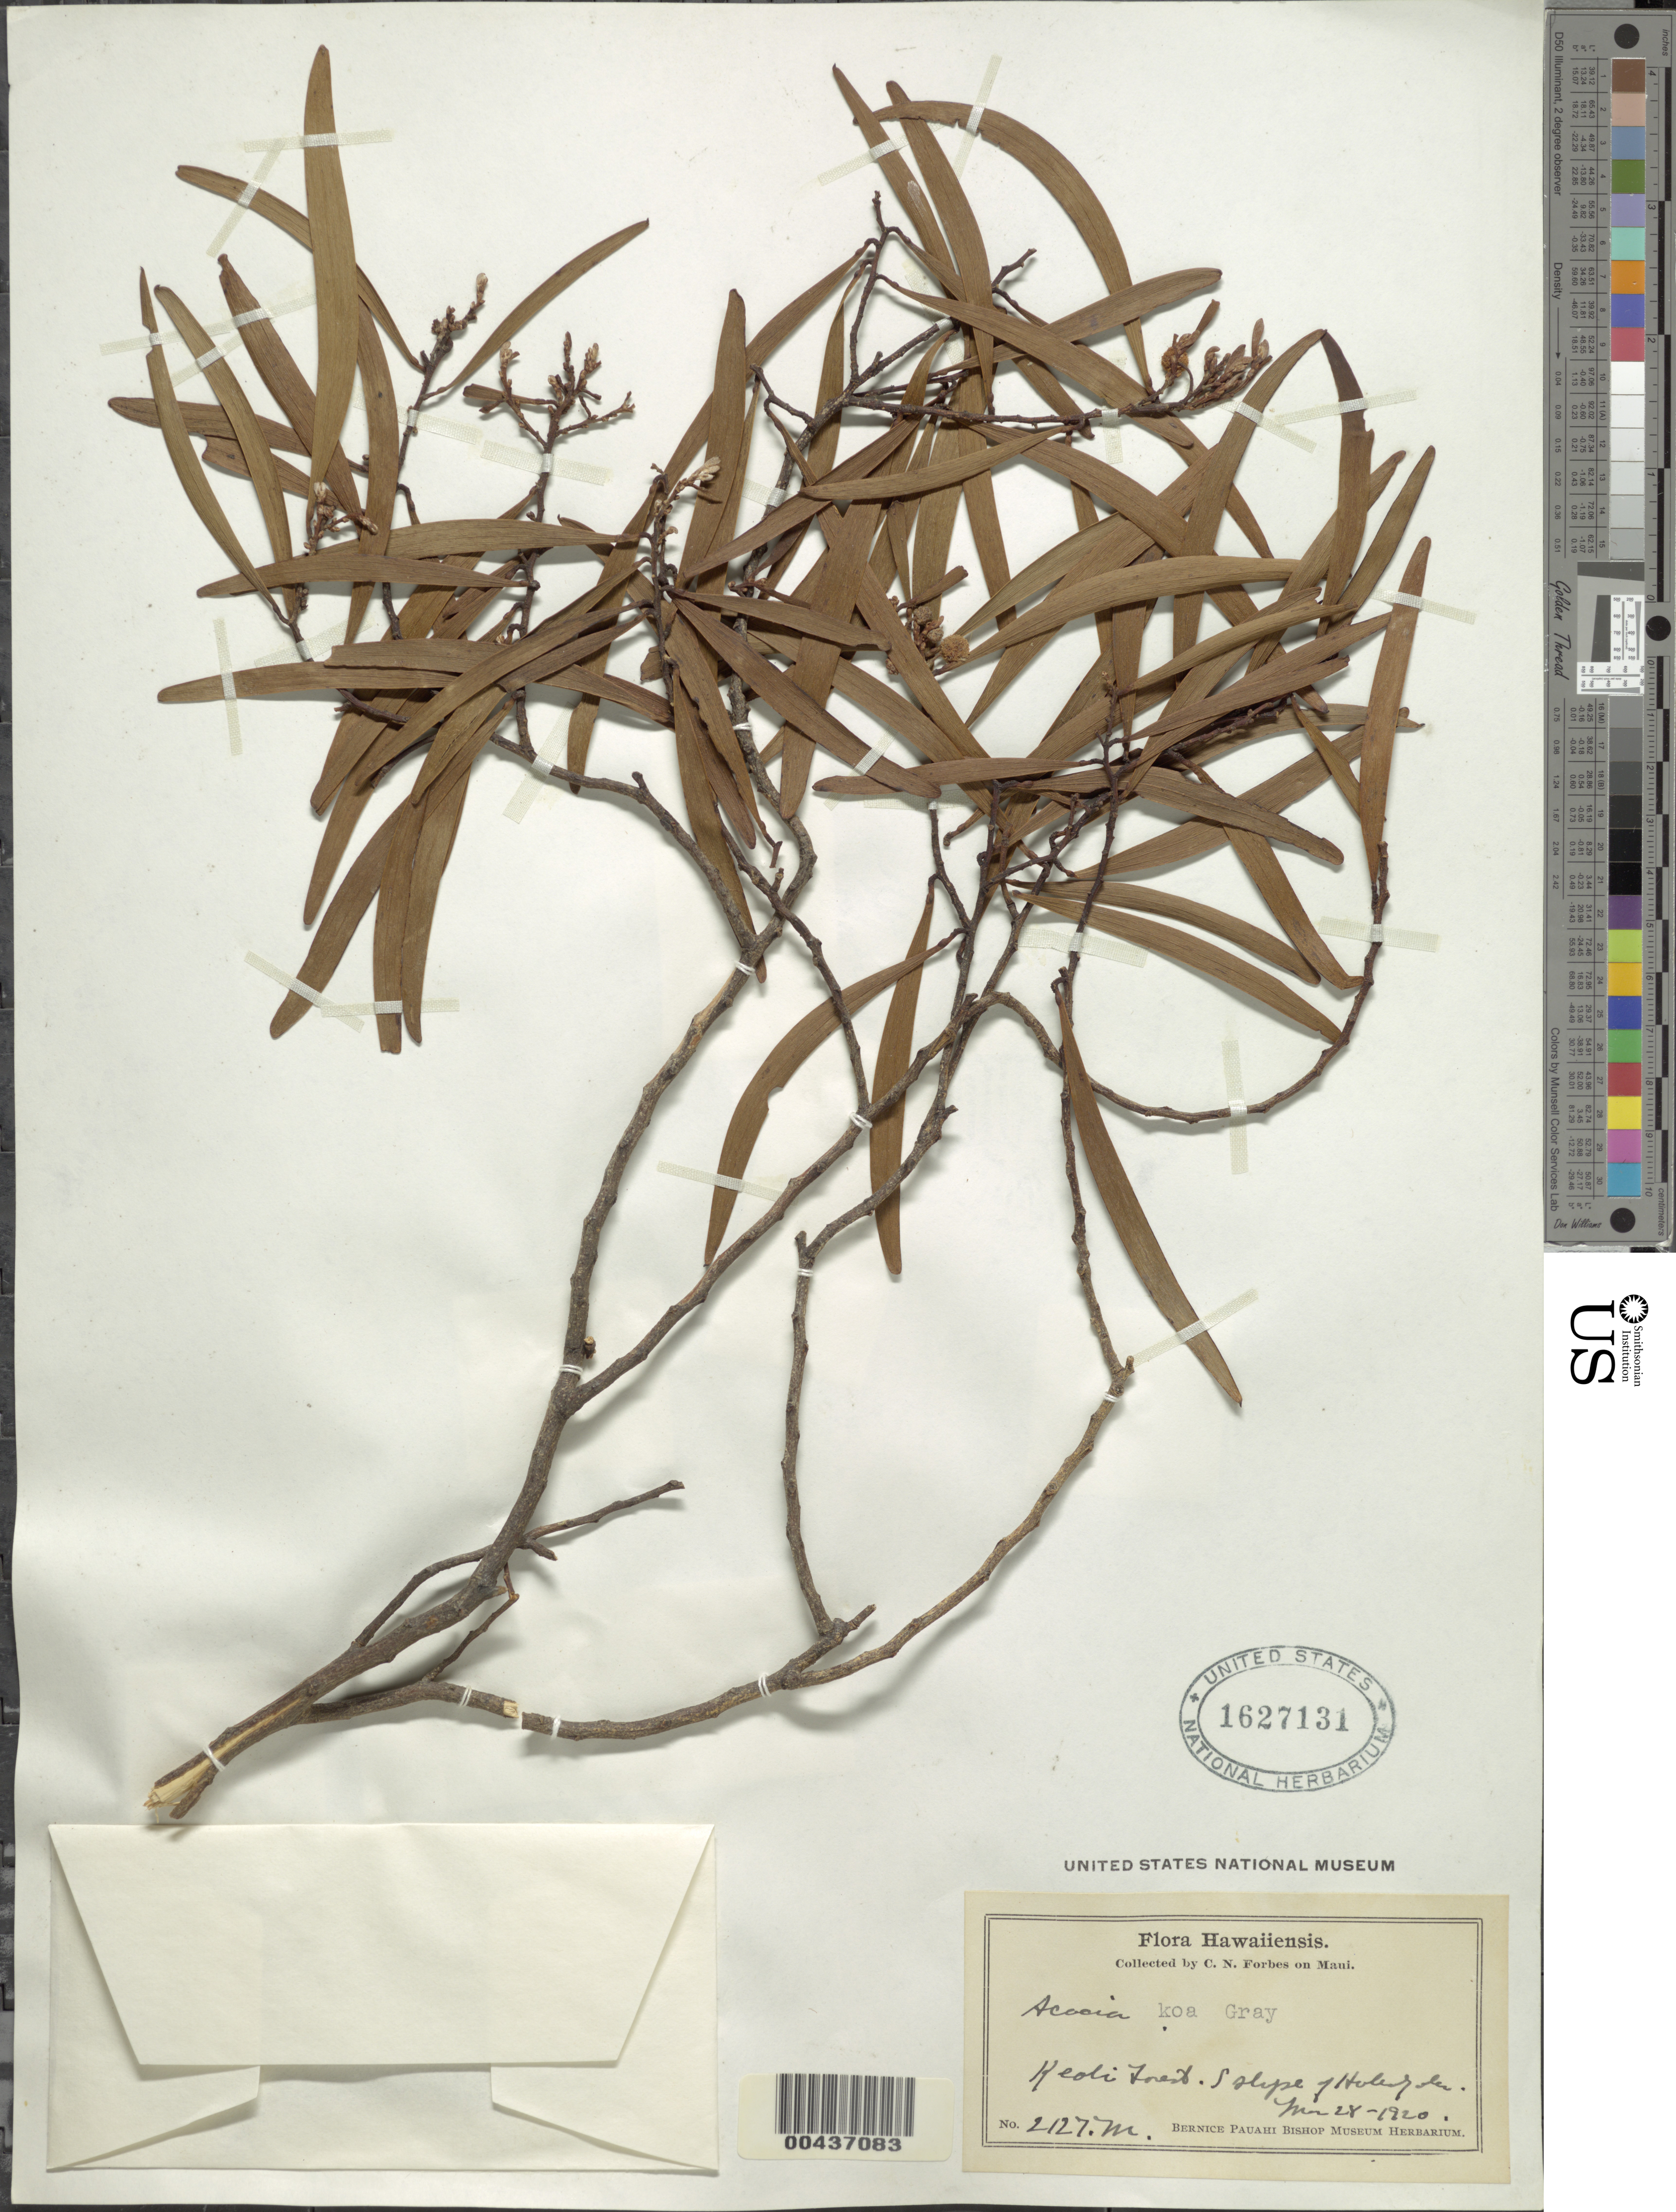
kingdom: Plantae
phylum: Tracheophyta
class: Magnoliopsida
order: Fabales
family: Fabaceae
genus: Acacia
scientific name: Acacia koa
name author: A. Gray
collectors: C. N. Forbes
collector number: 2127.M.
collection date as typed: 28 Mar 1920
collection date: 1920-03-28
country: United States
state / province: Hawaii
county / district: Maui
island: Maui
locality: Keoli Forest. S slope of Haleakala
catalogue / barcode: US 1627131